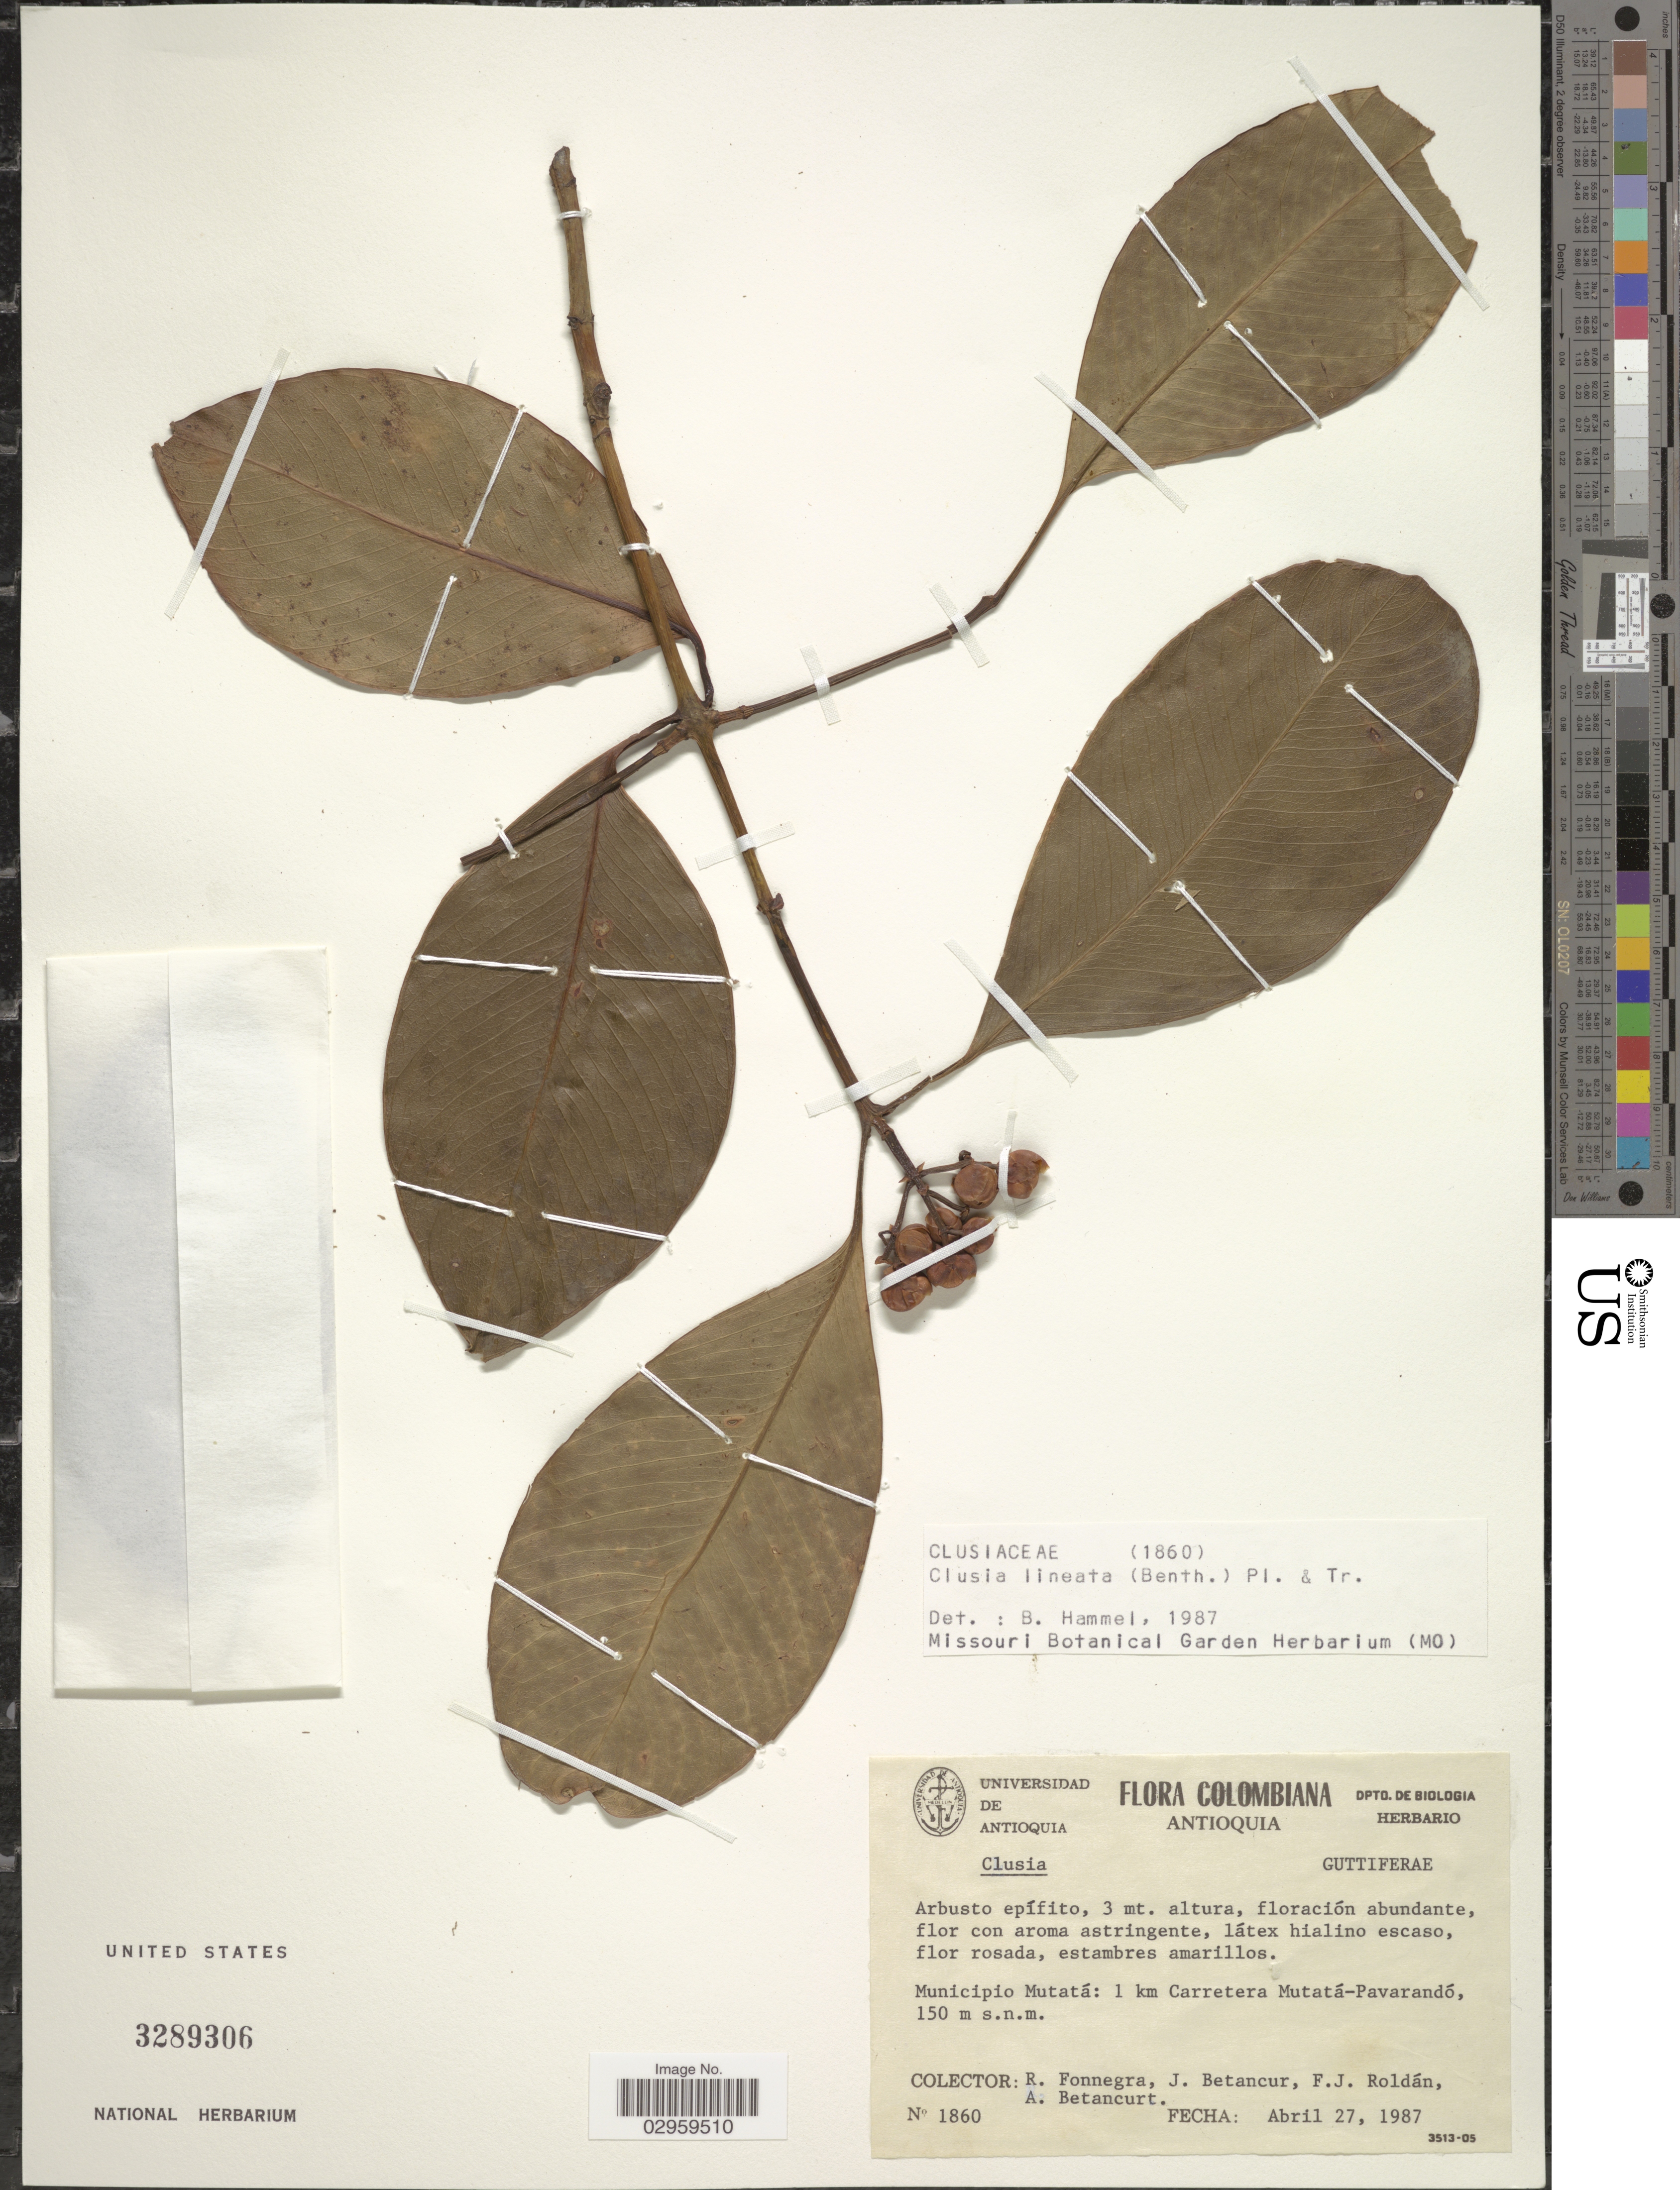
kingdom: Plantae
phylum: Tracheophyta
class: Magnoliopsida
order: Malpighiales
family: Clusiaceae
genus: Clusia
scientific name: Clusia lineata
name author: (Benth.) Planch. & Triana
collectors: R. Fonnegra, F. J. Roldán, J. Betancur & A. Betancur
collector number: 1860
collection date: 1987-04-27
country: Colombia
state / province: Antioquia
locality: Municipio Mutatá: 1 km Carretera Mutatá-Pavarandó.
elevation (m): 150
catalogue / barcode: US 3289306